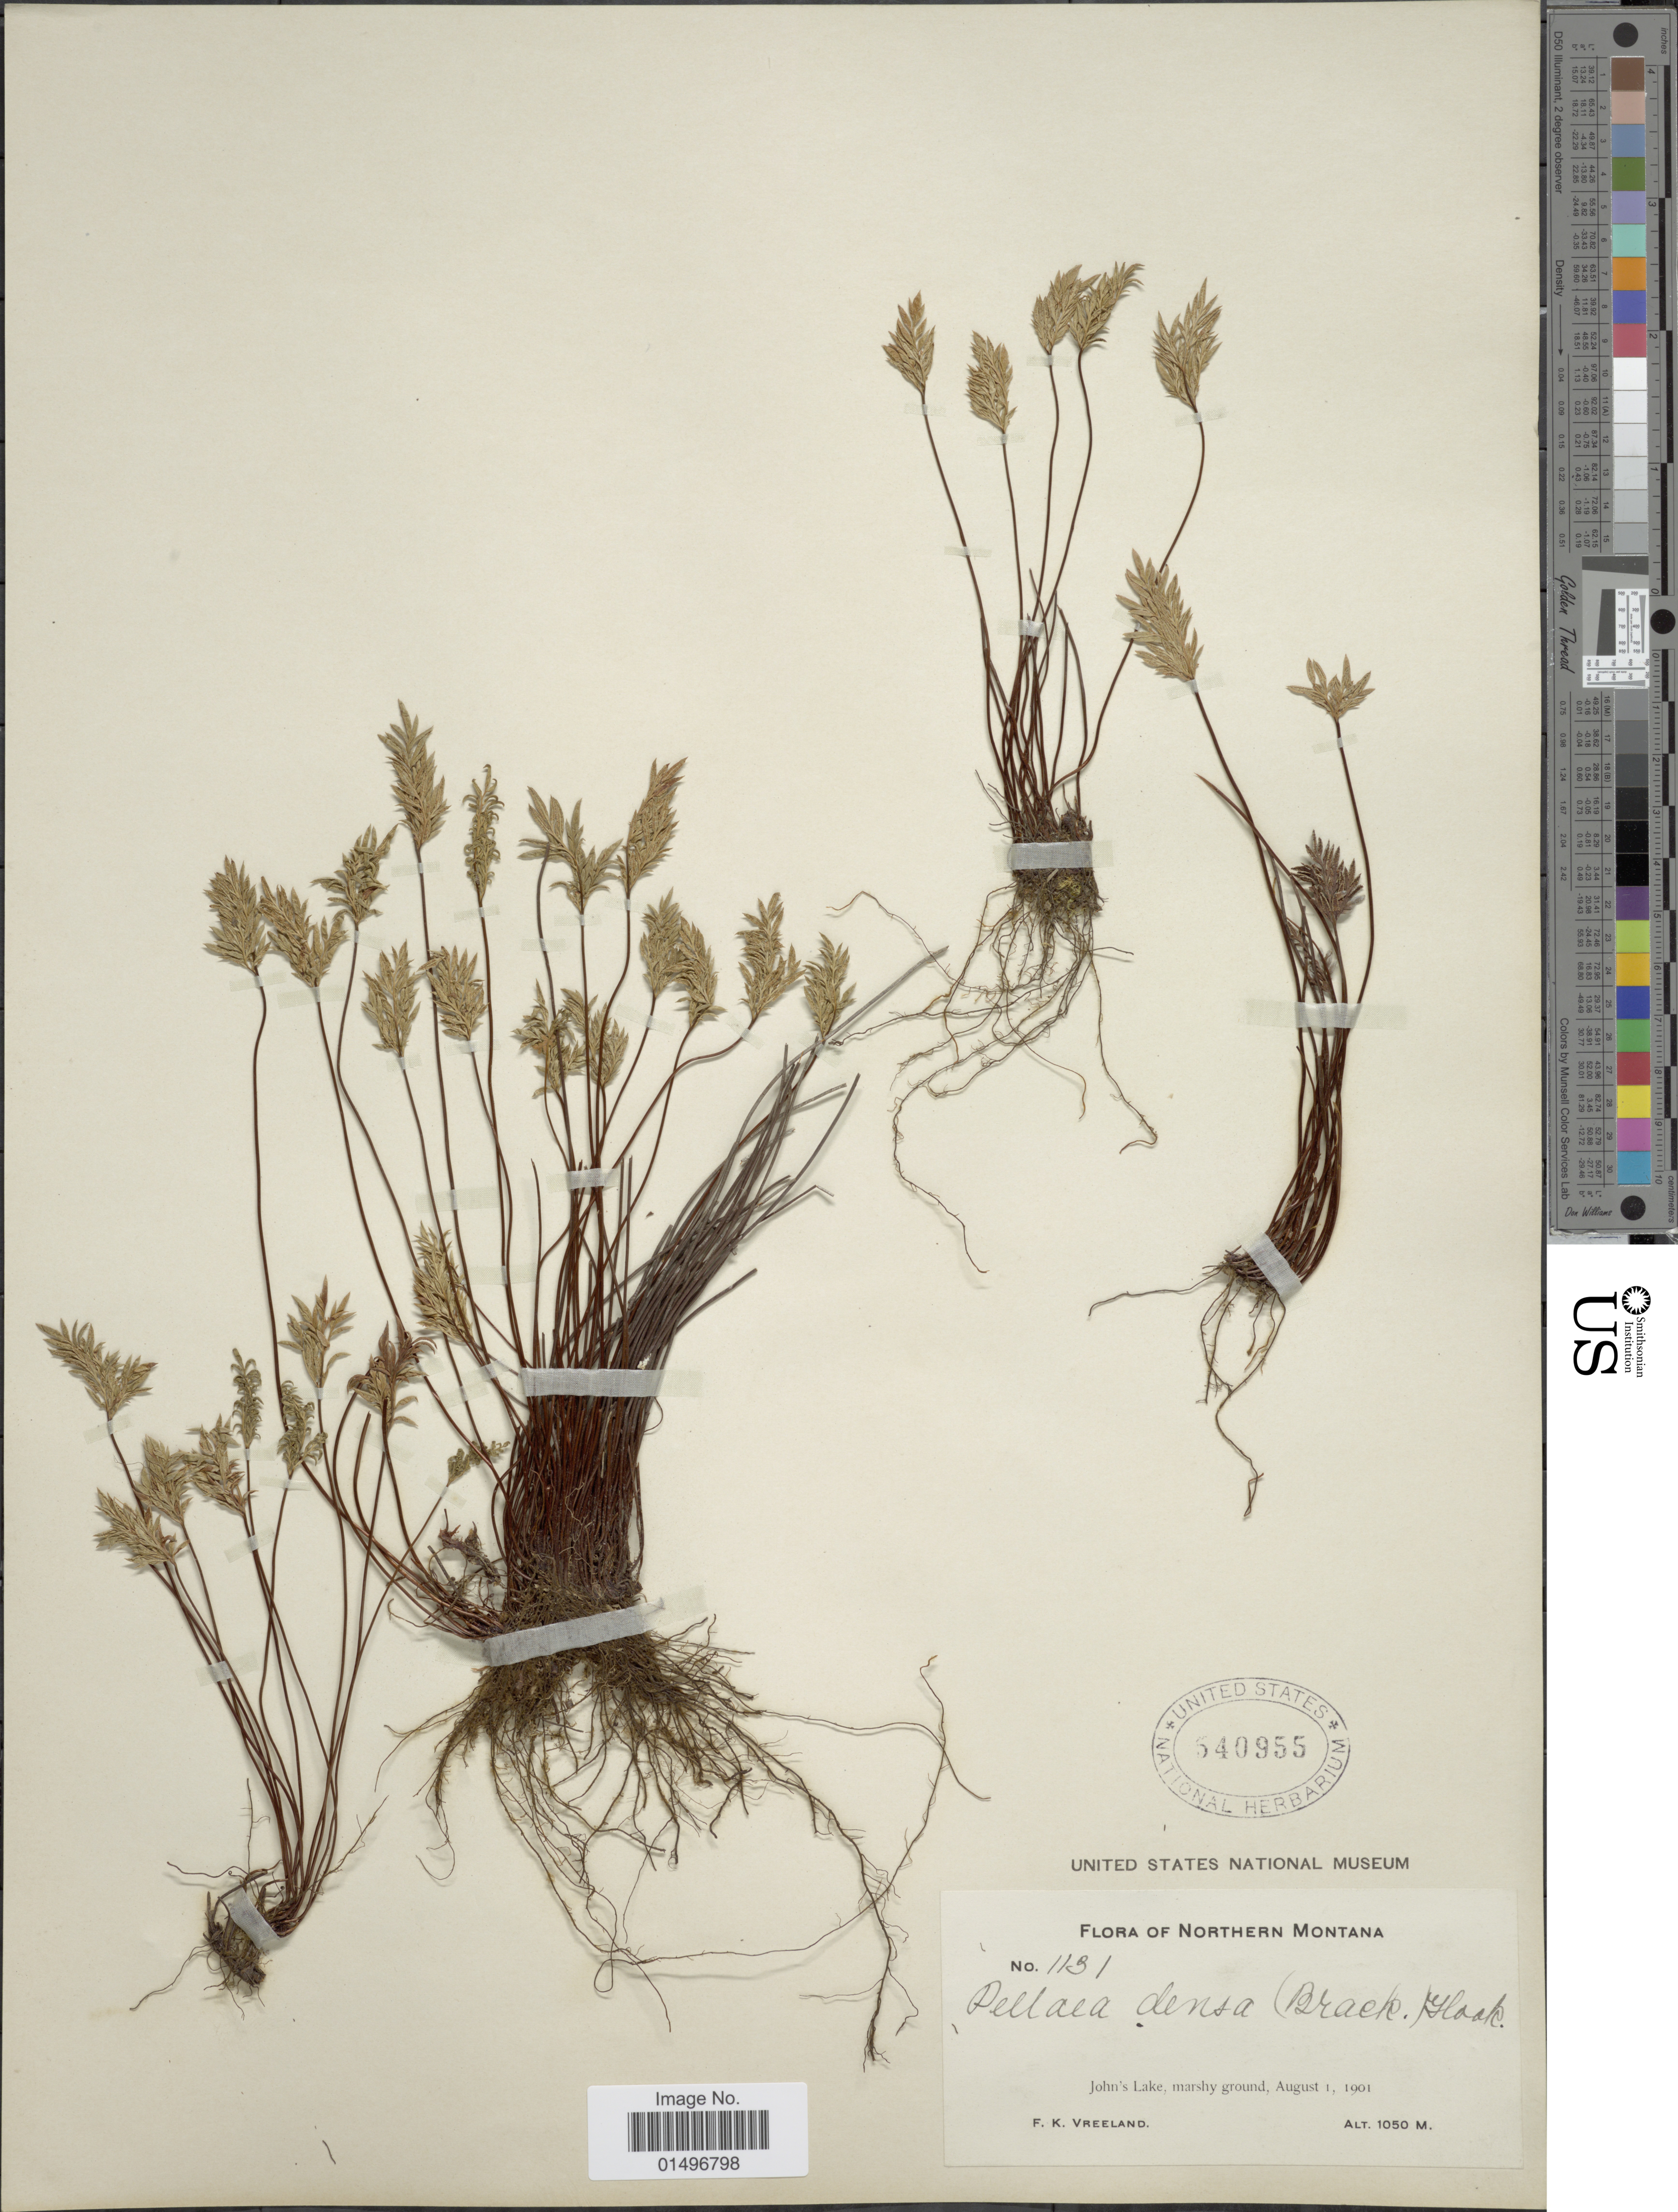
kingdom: Plantae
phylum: Tracheophyta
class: Polypodiopsida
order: Polypodiales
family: Pteridaceae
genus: Aspidotis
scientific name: Aspidotis densa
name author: (Brack.) Lellinger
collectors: F. Vreeland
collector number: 1131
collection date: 1901-08-01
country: United States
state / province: Montana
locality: Northern Montana, John's Lake, marshy ground.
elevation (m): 1050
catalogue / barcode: US 540955